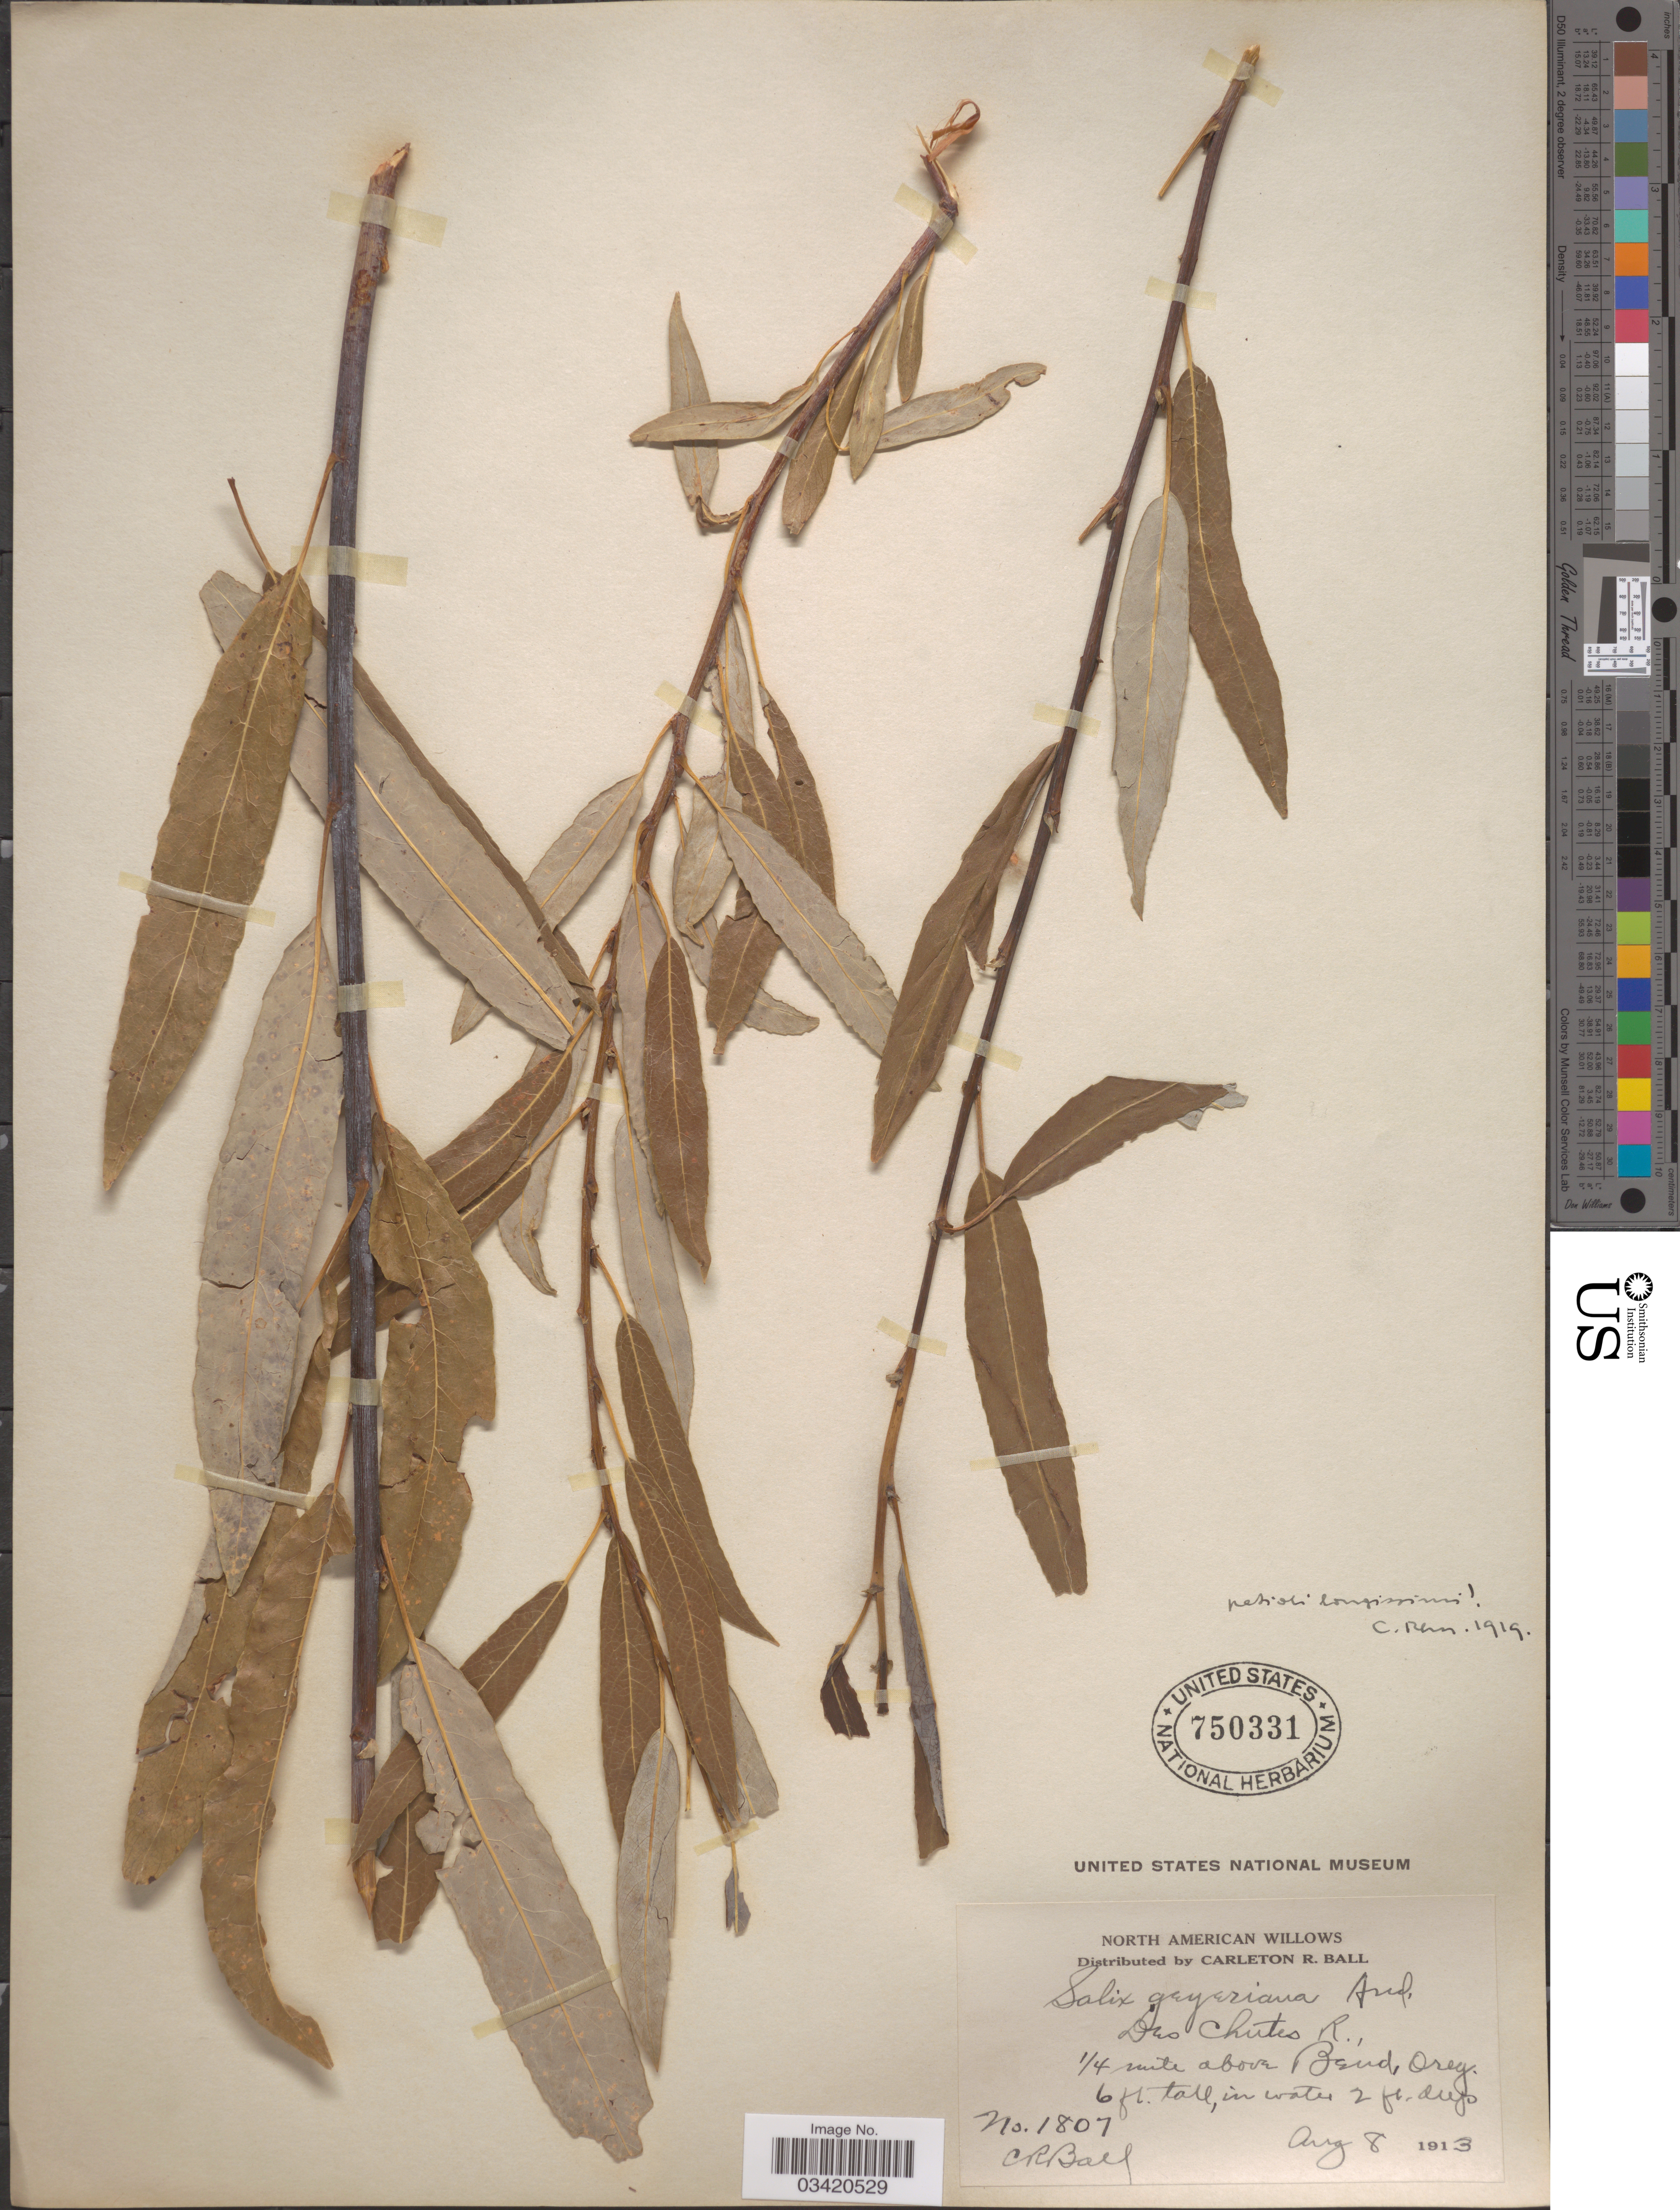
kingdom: Plantae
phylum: Tracheophyta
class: Magnoliopsida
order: Malpighiales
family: Salicaceae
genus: Salix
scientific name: Salix geyeriana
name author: Andersson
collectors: C. R. Ball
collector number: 1807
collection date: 1913-08-08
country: United States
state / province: Oregon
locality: Des Chutes R., ¼ mile above Bend.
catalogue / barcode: US 750331